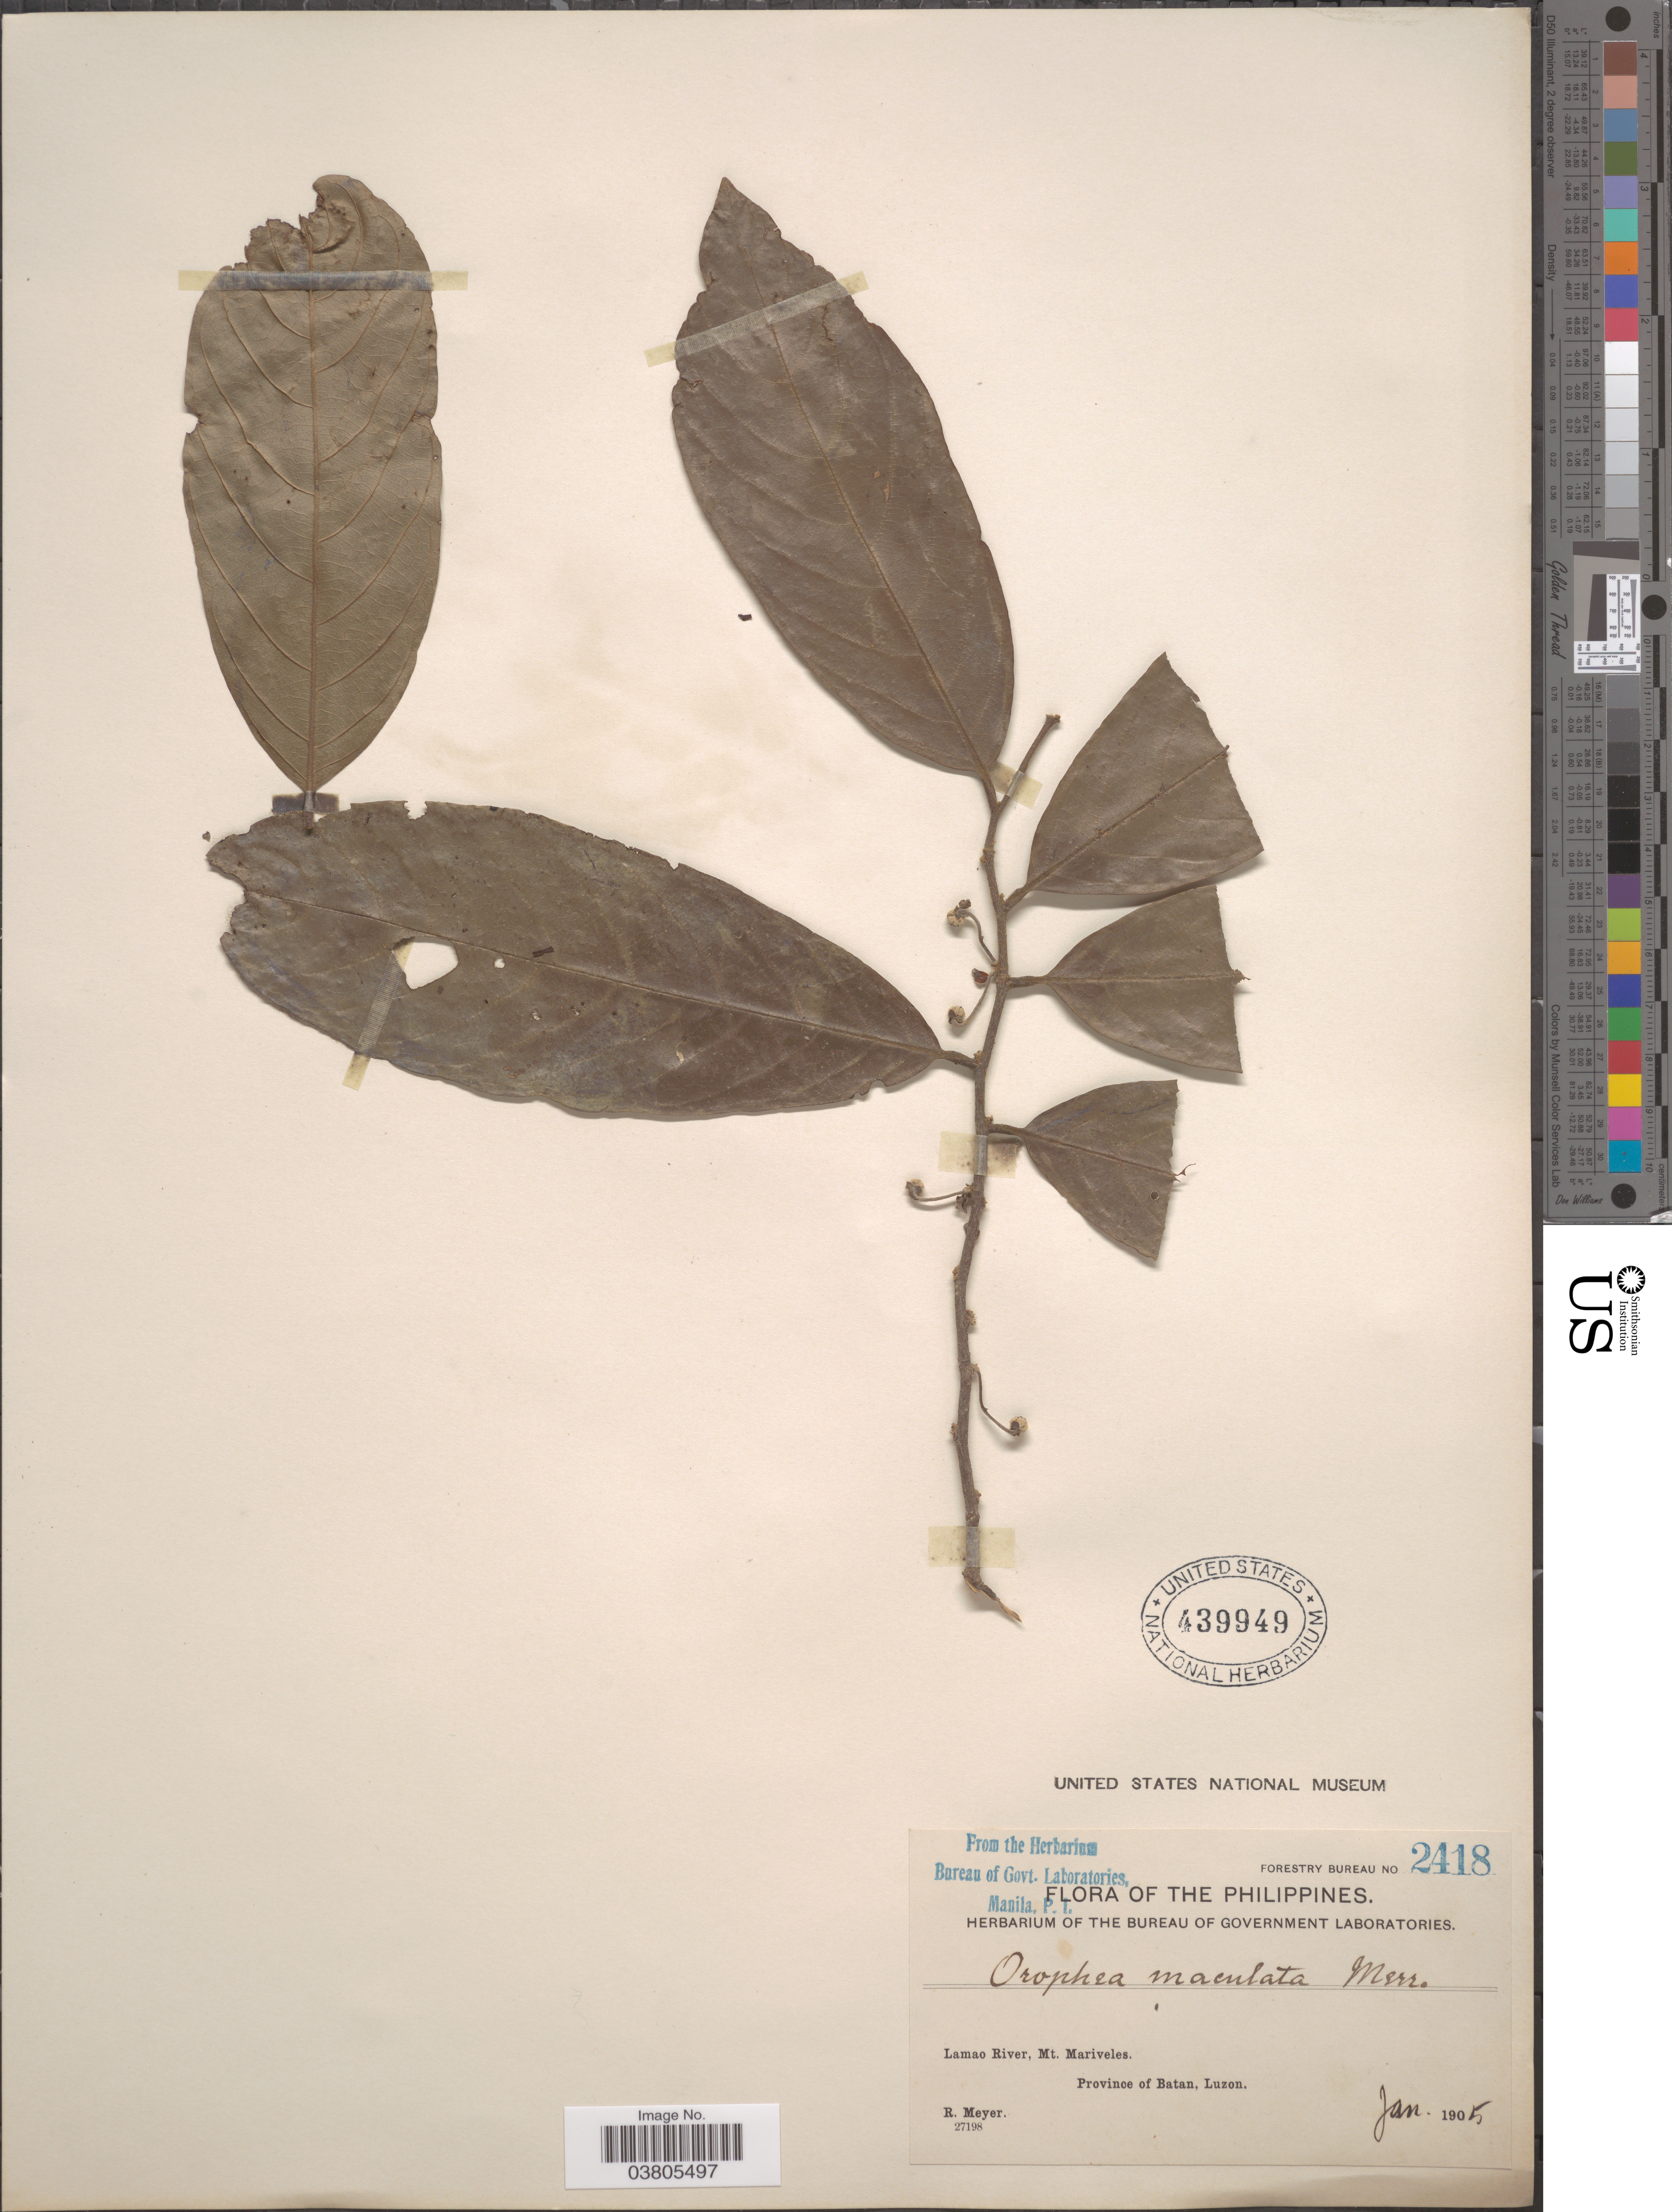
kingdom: Plantae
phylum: Tracheophyta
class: Magnoliopsida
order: Magnoliales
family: Annonaceae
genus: Orophea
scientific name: Orophea luzoniensis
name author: Merr.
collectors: R. Meyer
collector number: Forestry Bureau 2418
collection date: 1905-01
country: Philippines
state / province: Cagayan Valley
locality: Lamao River, Mt. Mariveles, Province of Batan, Luzon.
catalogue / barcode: US 439949